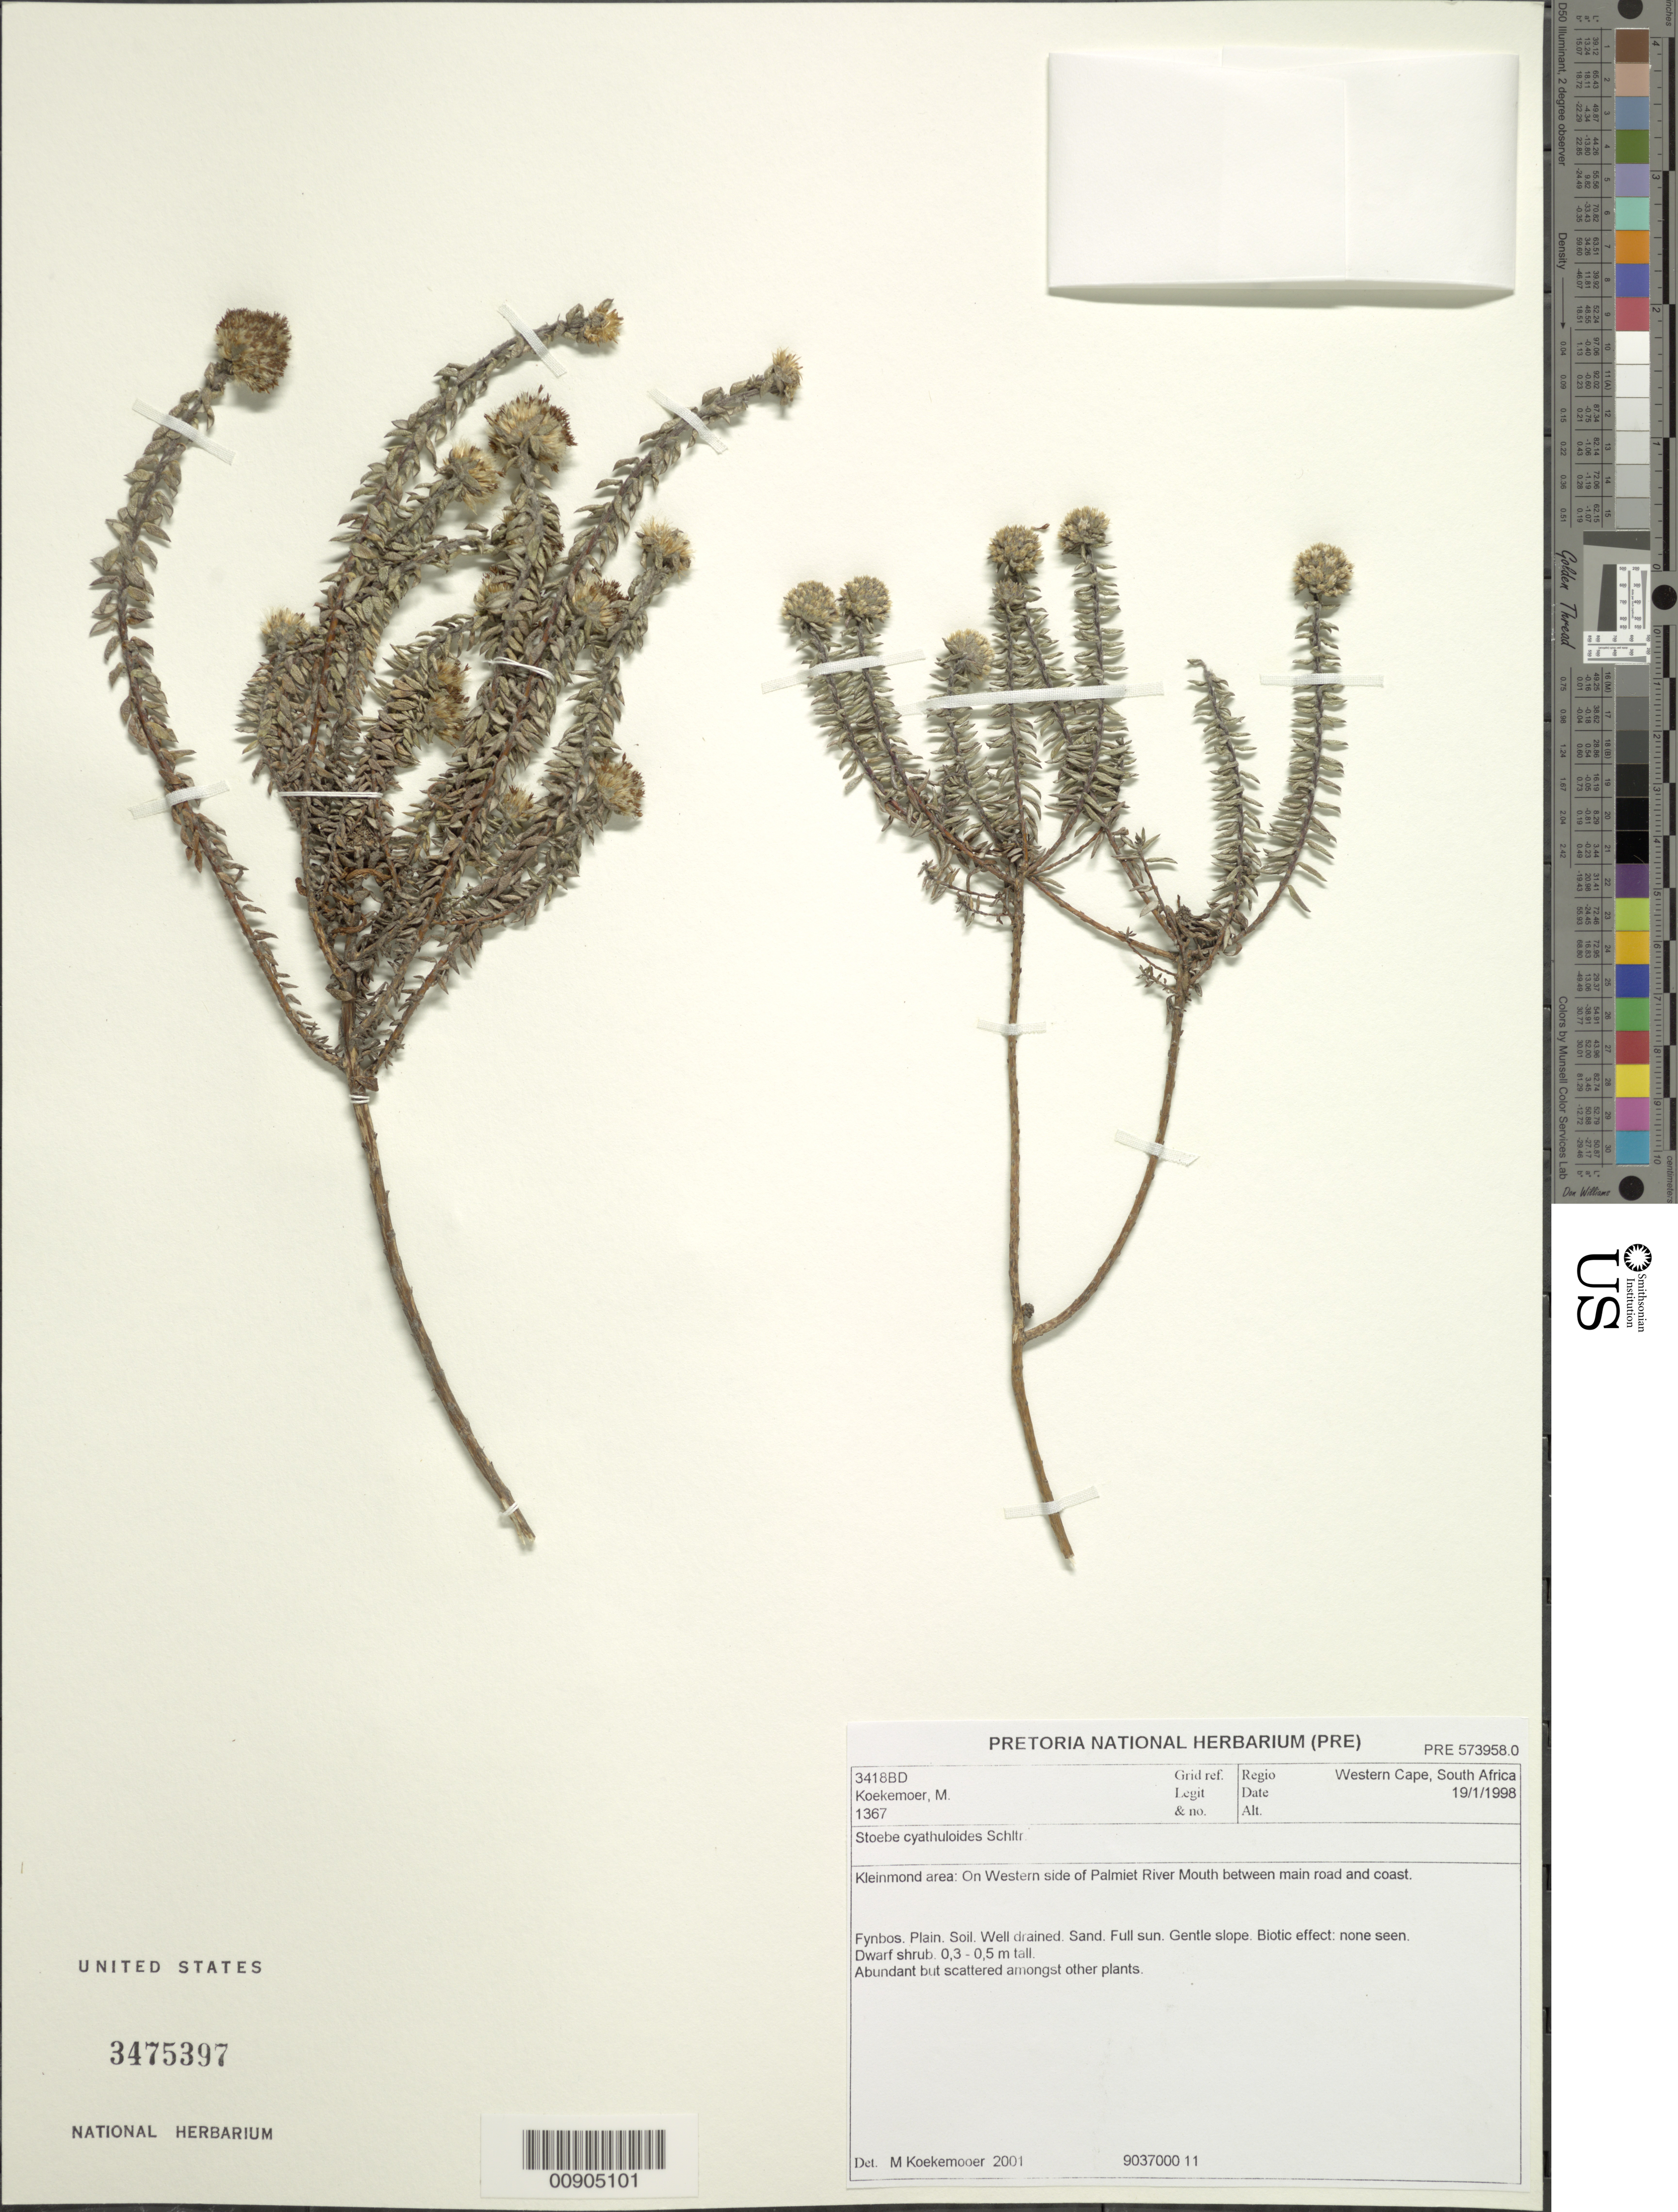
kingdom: Plantae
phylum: Tracheophyta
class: Magnoliopsida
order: Asterales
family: Asteraceae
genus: Stoebe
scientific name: Stoebe cyathuloides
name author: Schltr.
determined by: Koekemoer, M.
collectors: M. Koekemoer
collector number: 1367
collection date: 1998-01-19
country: South Africa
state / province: Western Cape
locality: Kleinmond Area: on W side of Palmiet River Mouth, between main road and coast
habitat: Fynbos, plain, well-drained soil, sand, full sun, gentle slope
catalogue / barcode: US 3475397